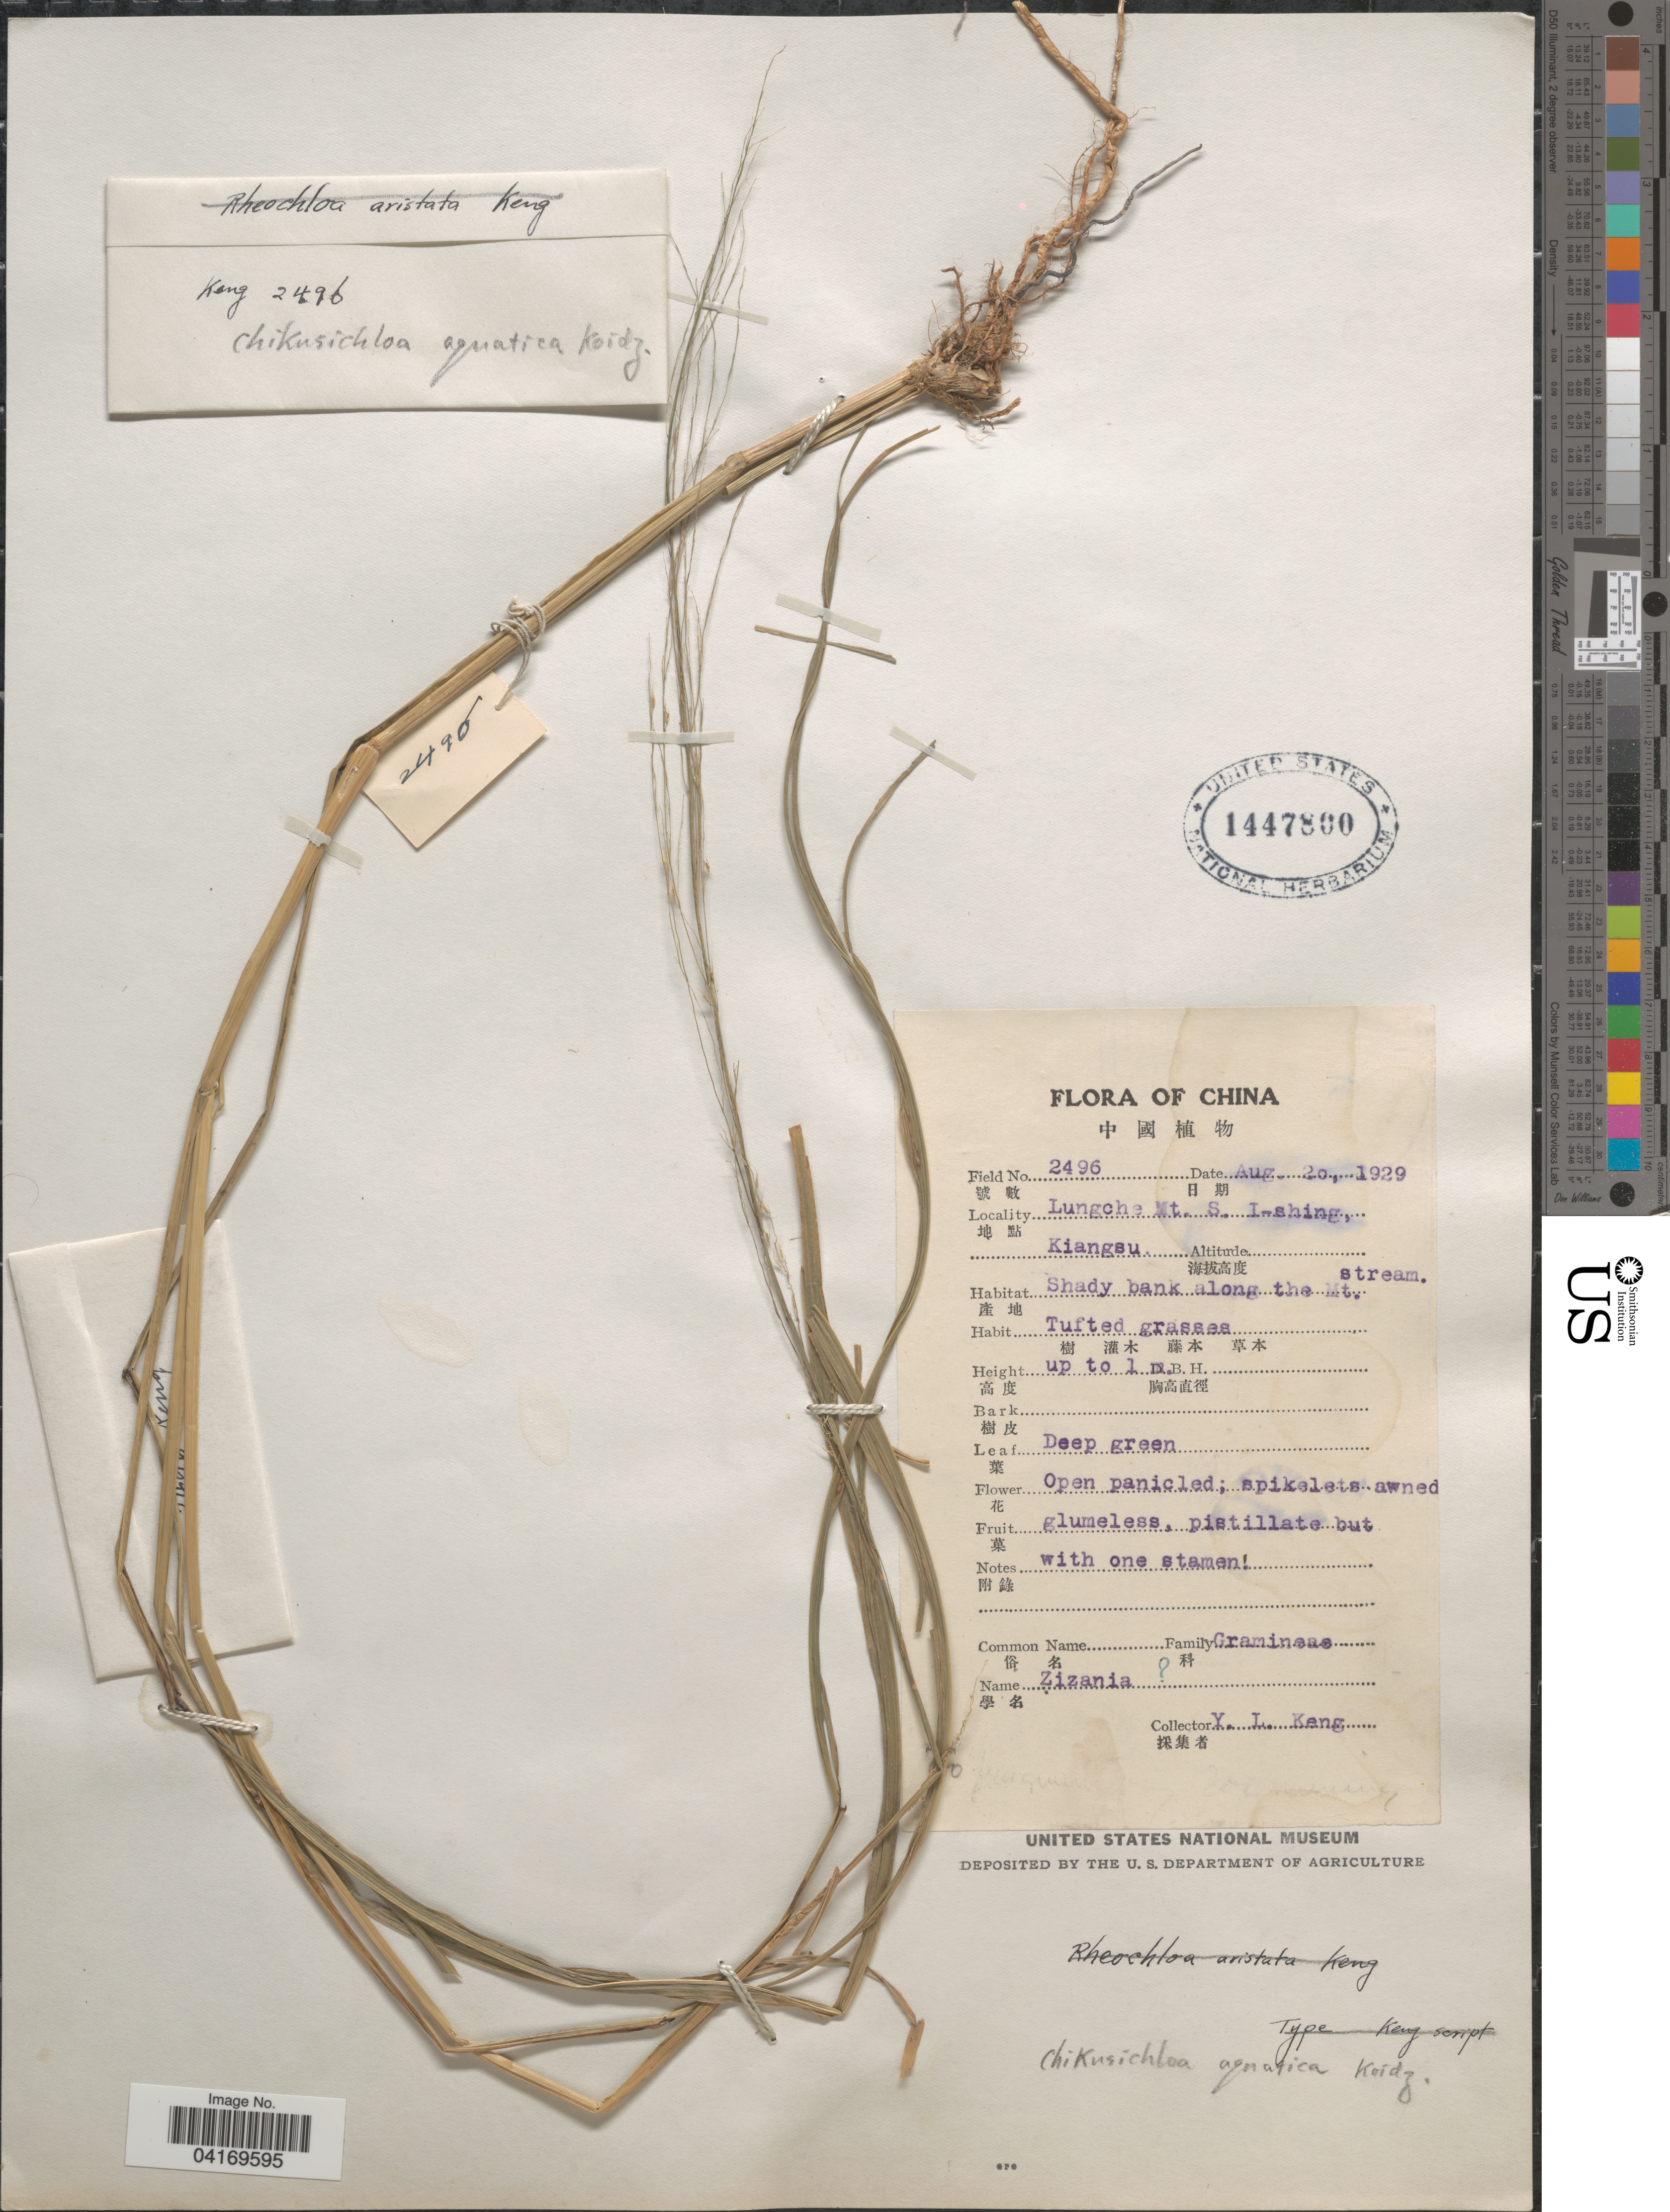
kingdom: Plantae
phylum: Tracheophyta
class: Liliopsida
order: Poales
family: Poaceae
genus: Chikusichloa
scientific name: Chikusichloa aquatica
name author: Koidz.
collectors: Y. Kang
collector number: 2496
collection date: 1929-08-20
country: China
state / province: Jiangsu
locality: Lungche Mt. S. I-shing, Kiangsu.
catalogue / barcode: US 1447800